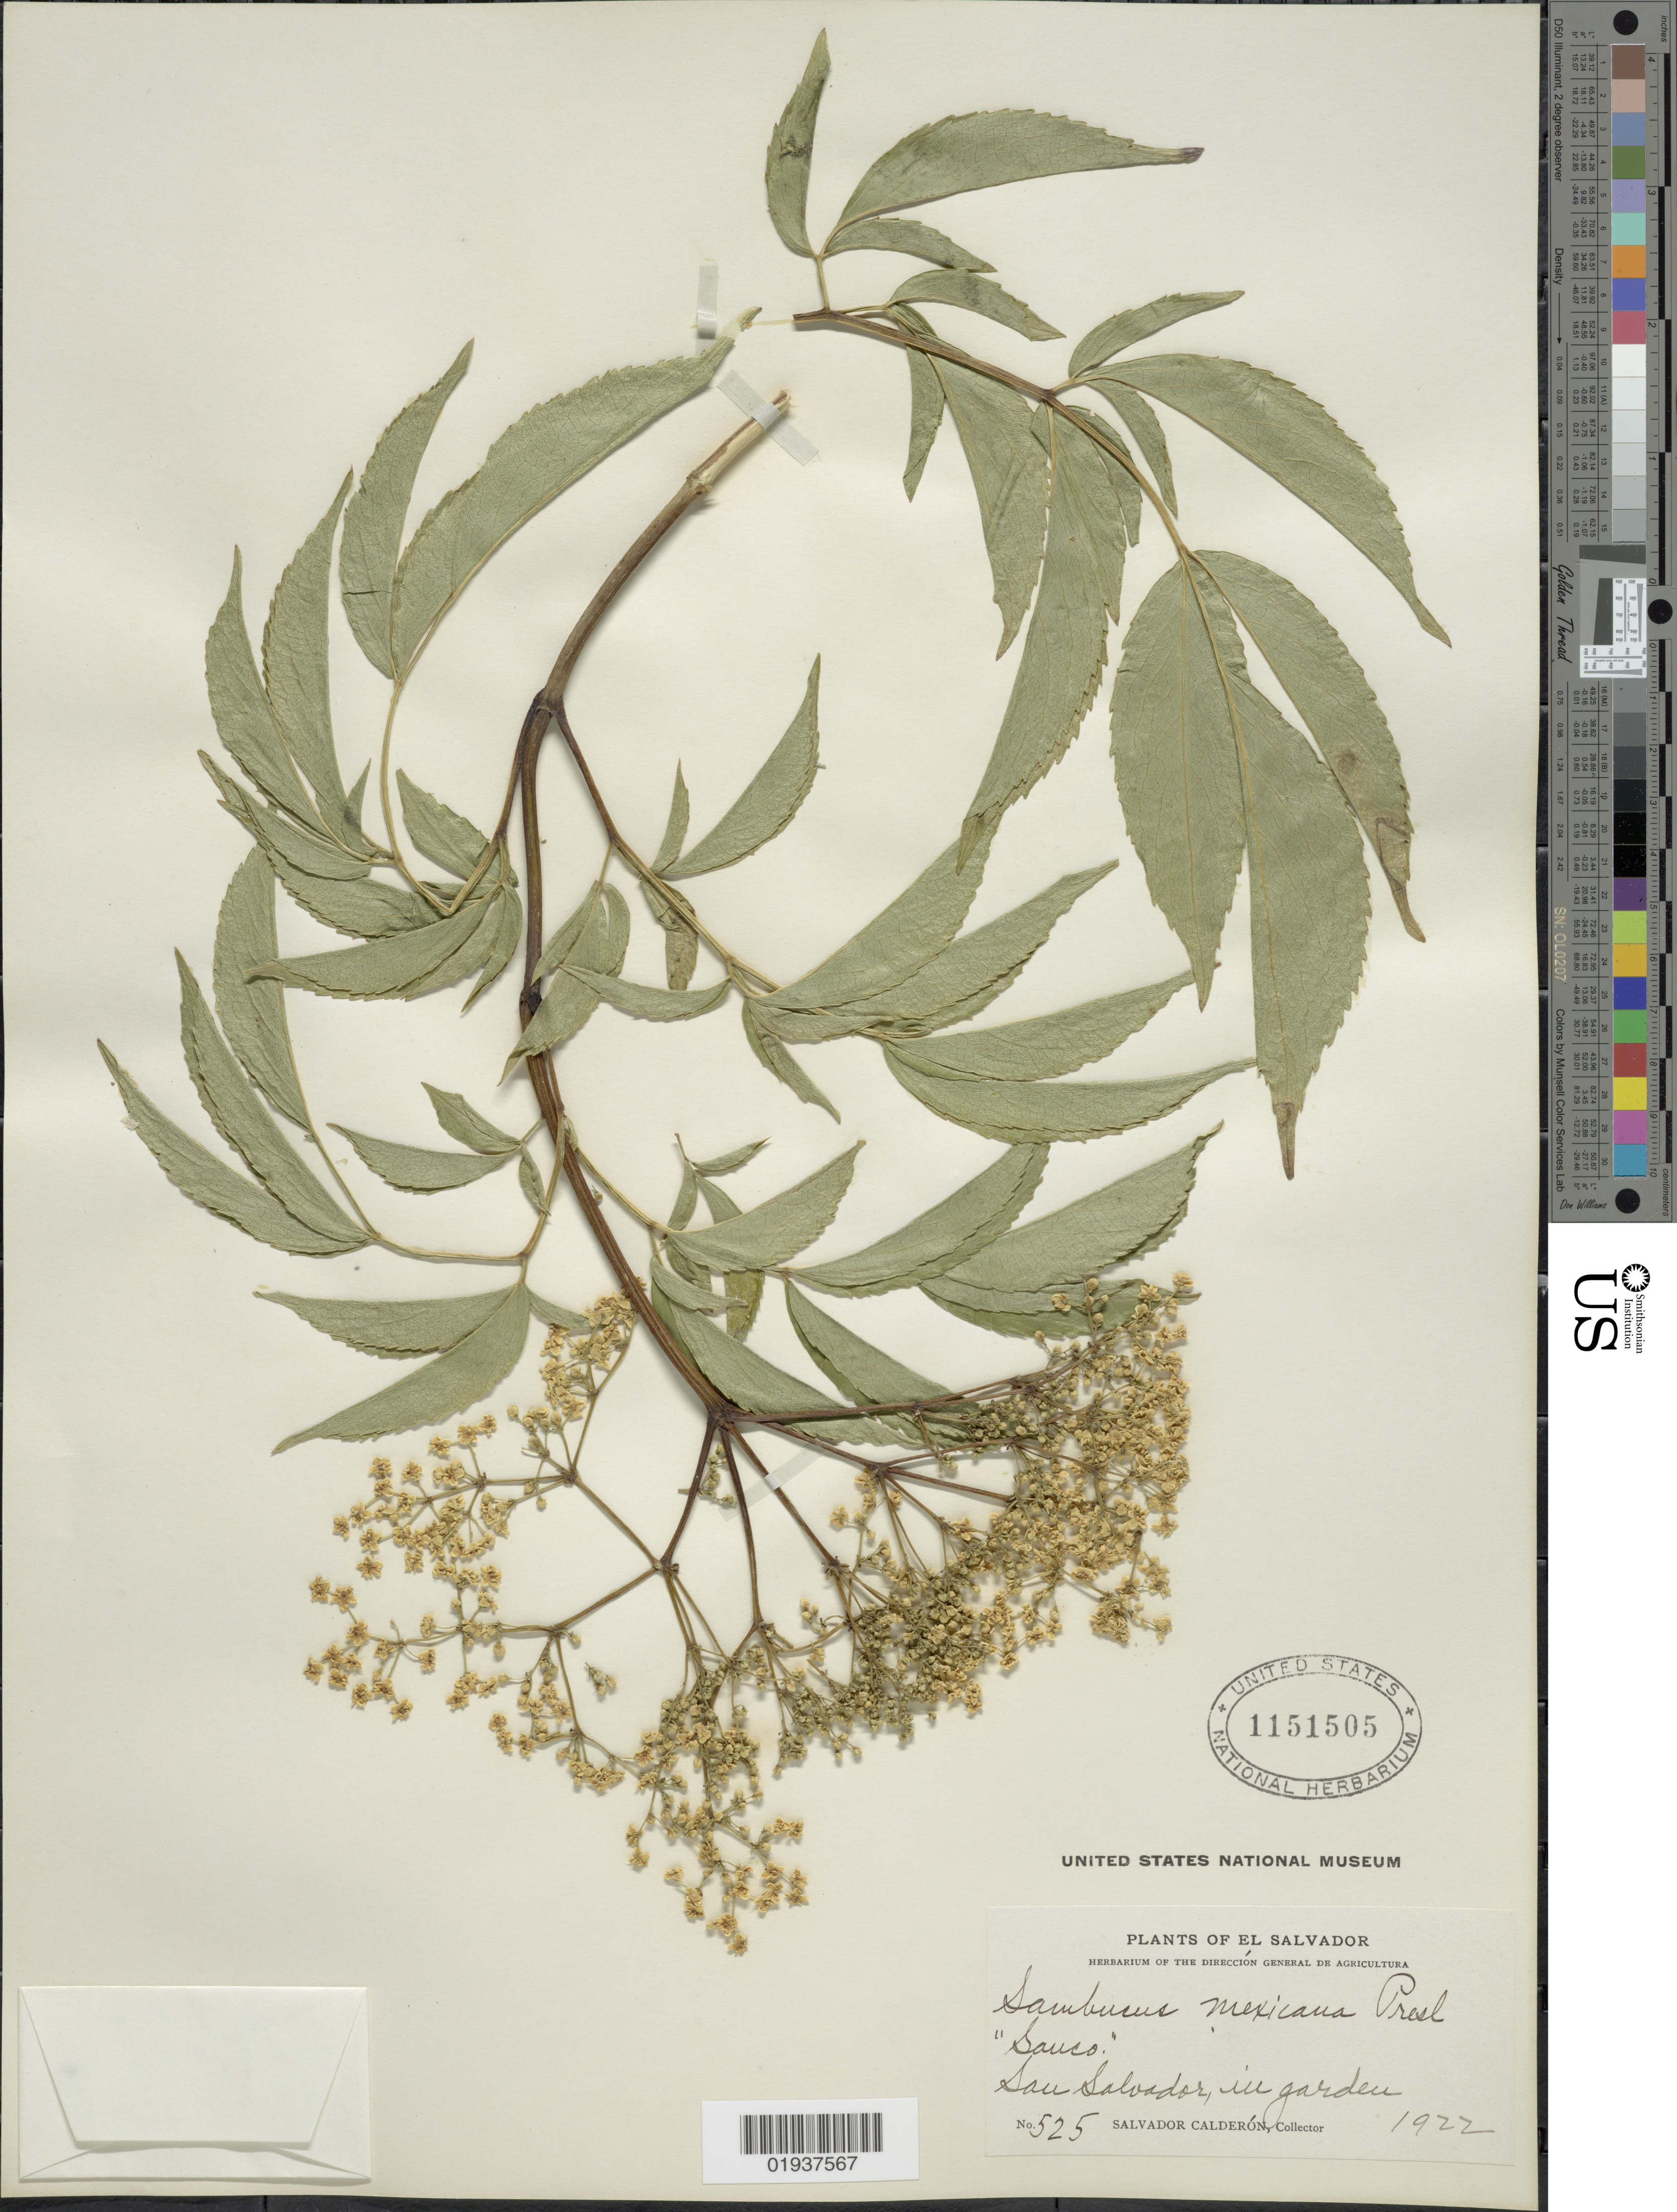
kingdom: Plantae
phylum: Tracheophyta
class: Magnoliopsida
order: Dipsacales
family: Viburnaceae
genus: Sambucus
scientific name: Sambucus mexicana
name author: C. Presl ex DC.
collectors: S. Calderón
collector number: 525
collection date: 1922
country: El Salvador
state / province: San Salvador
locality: San Salvador, in garden.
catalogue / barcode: US 1151505